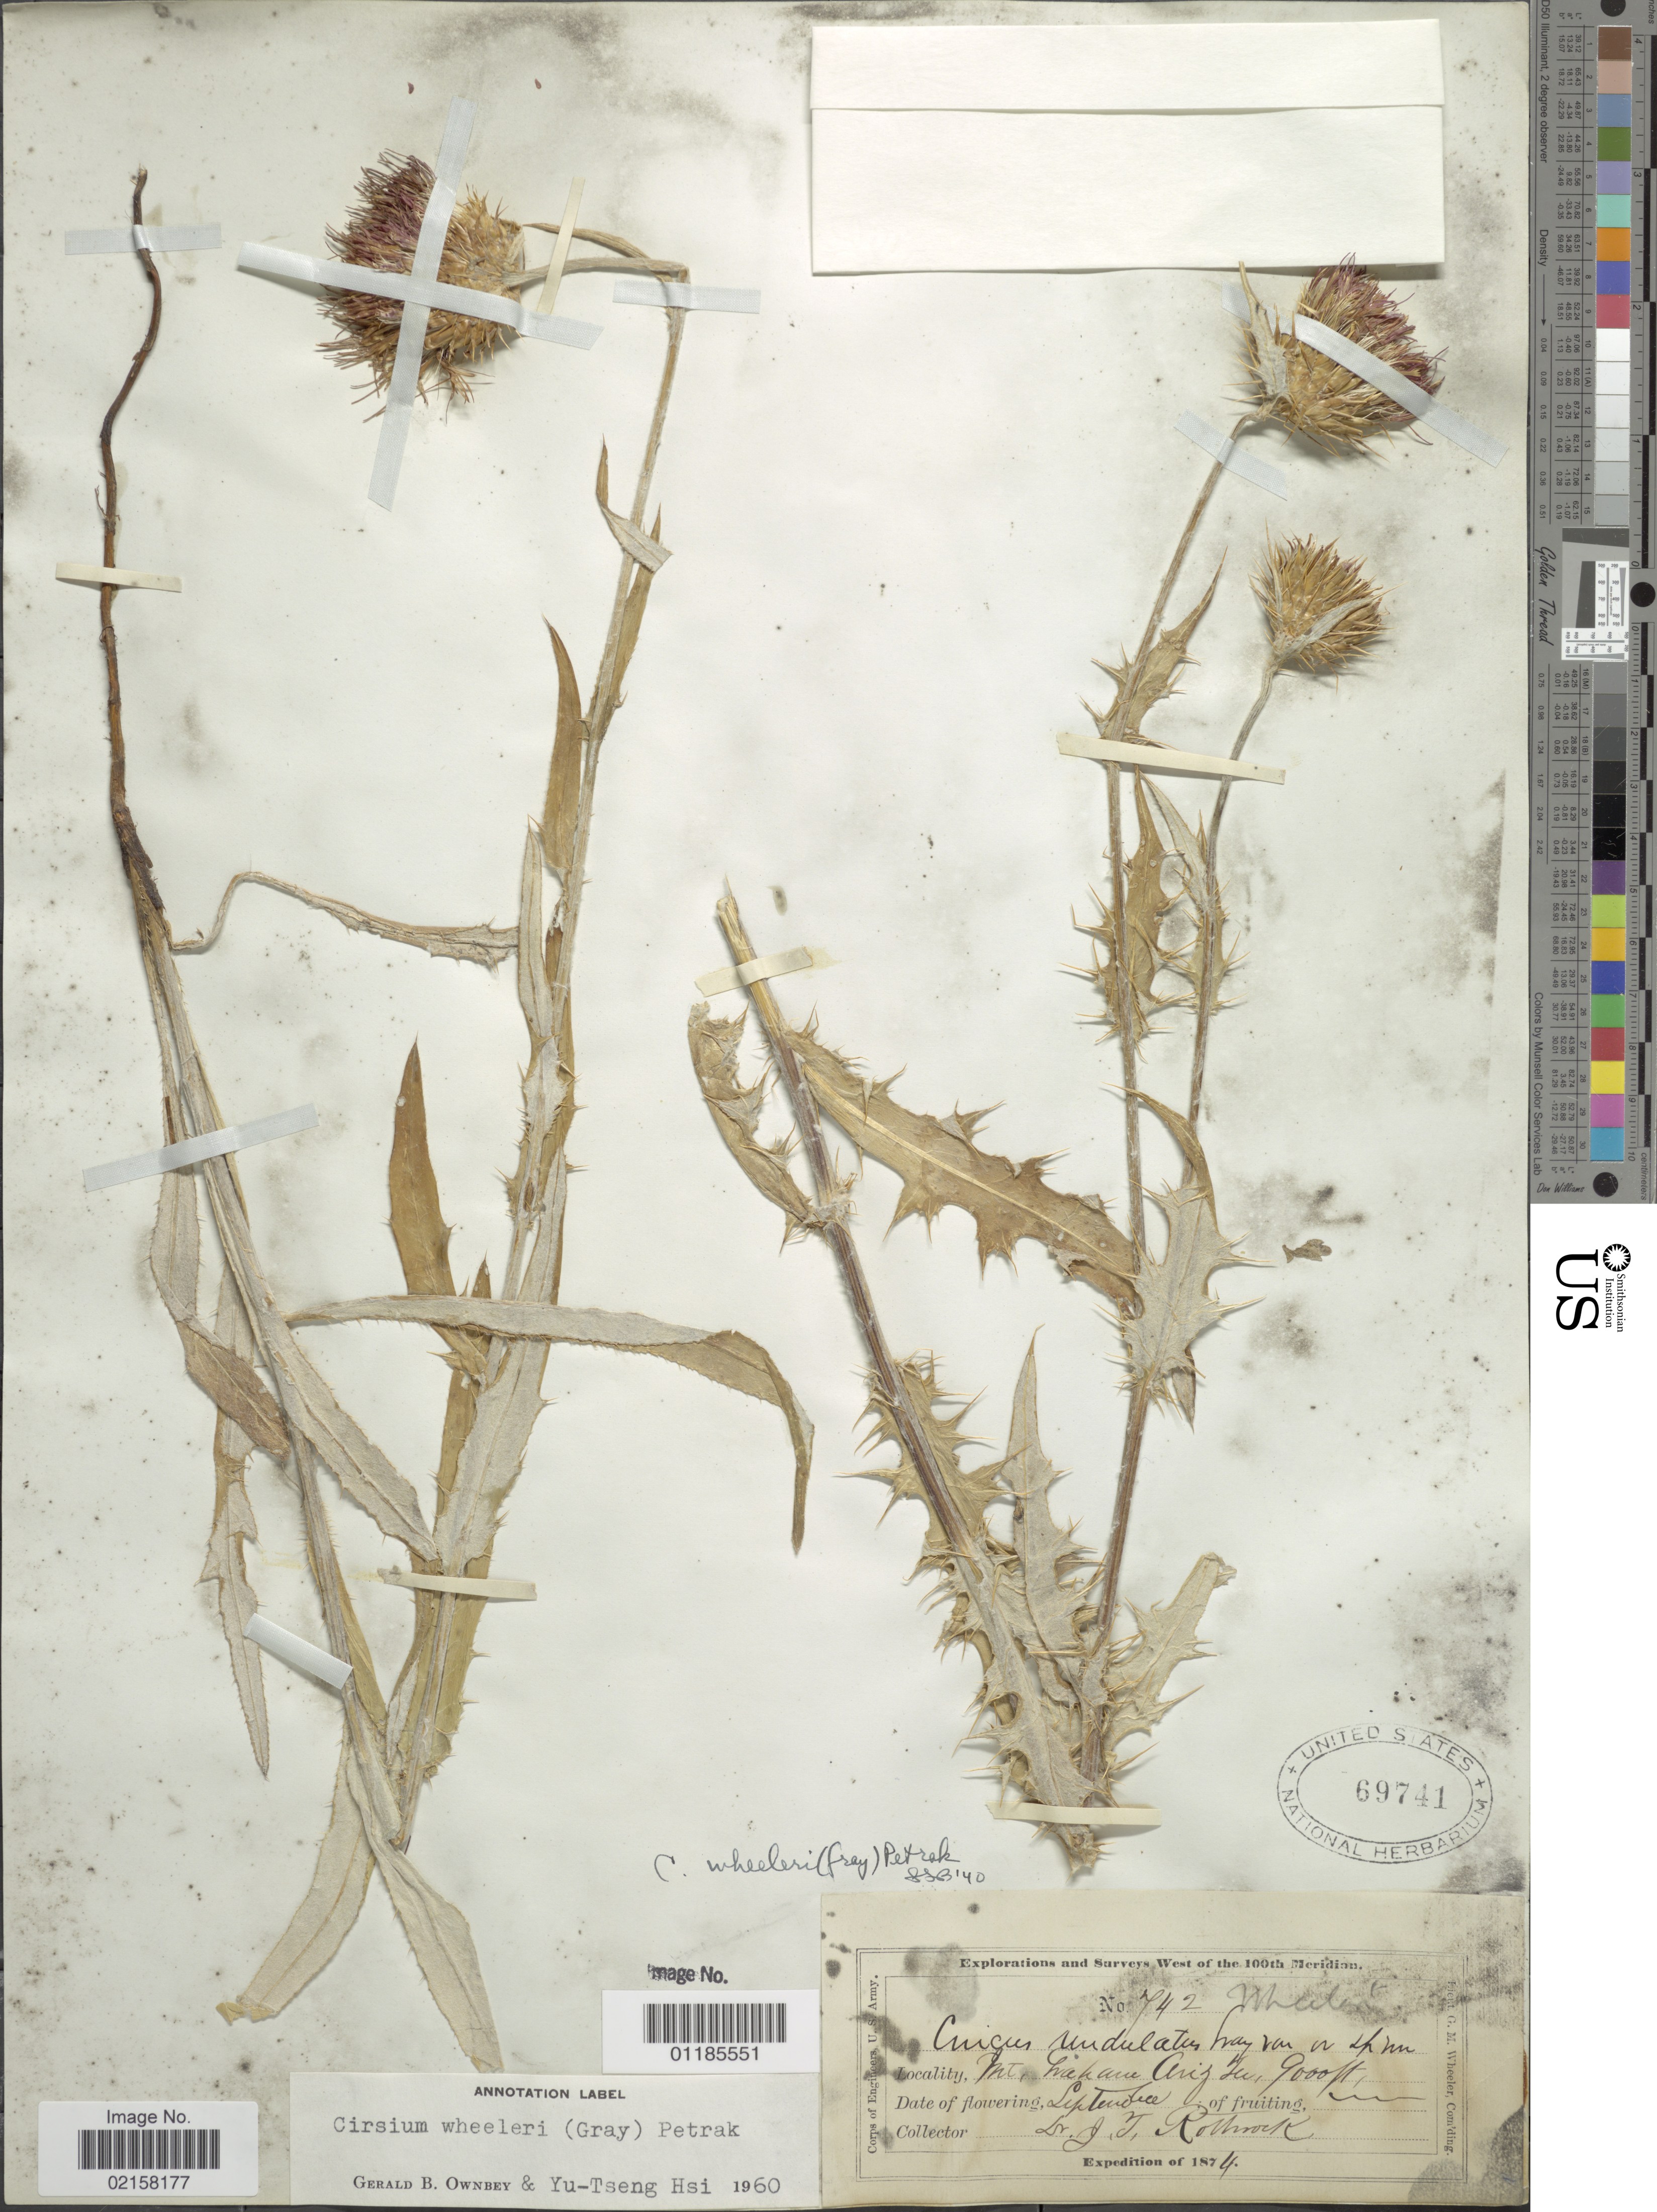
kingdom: Plantae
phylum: Tracheophyta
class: Magnoliopsida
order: Asterales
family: Asteraceae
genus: Cirsium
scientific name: Cirsium wheeleri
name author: (A. Gray) Petr.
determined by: Ownbey, G. B.; Hsi, Y.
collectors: J. T. Rothrock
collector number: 742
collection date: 1874-09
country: United States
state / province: Arizona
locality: Mt. Graham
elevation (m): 2743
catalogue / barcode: US 69741